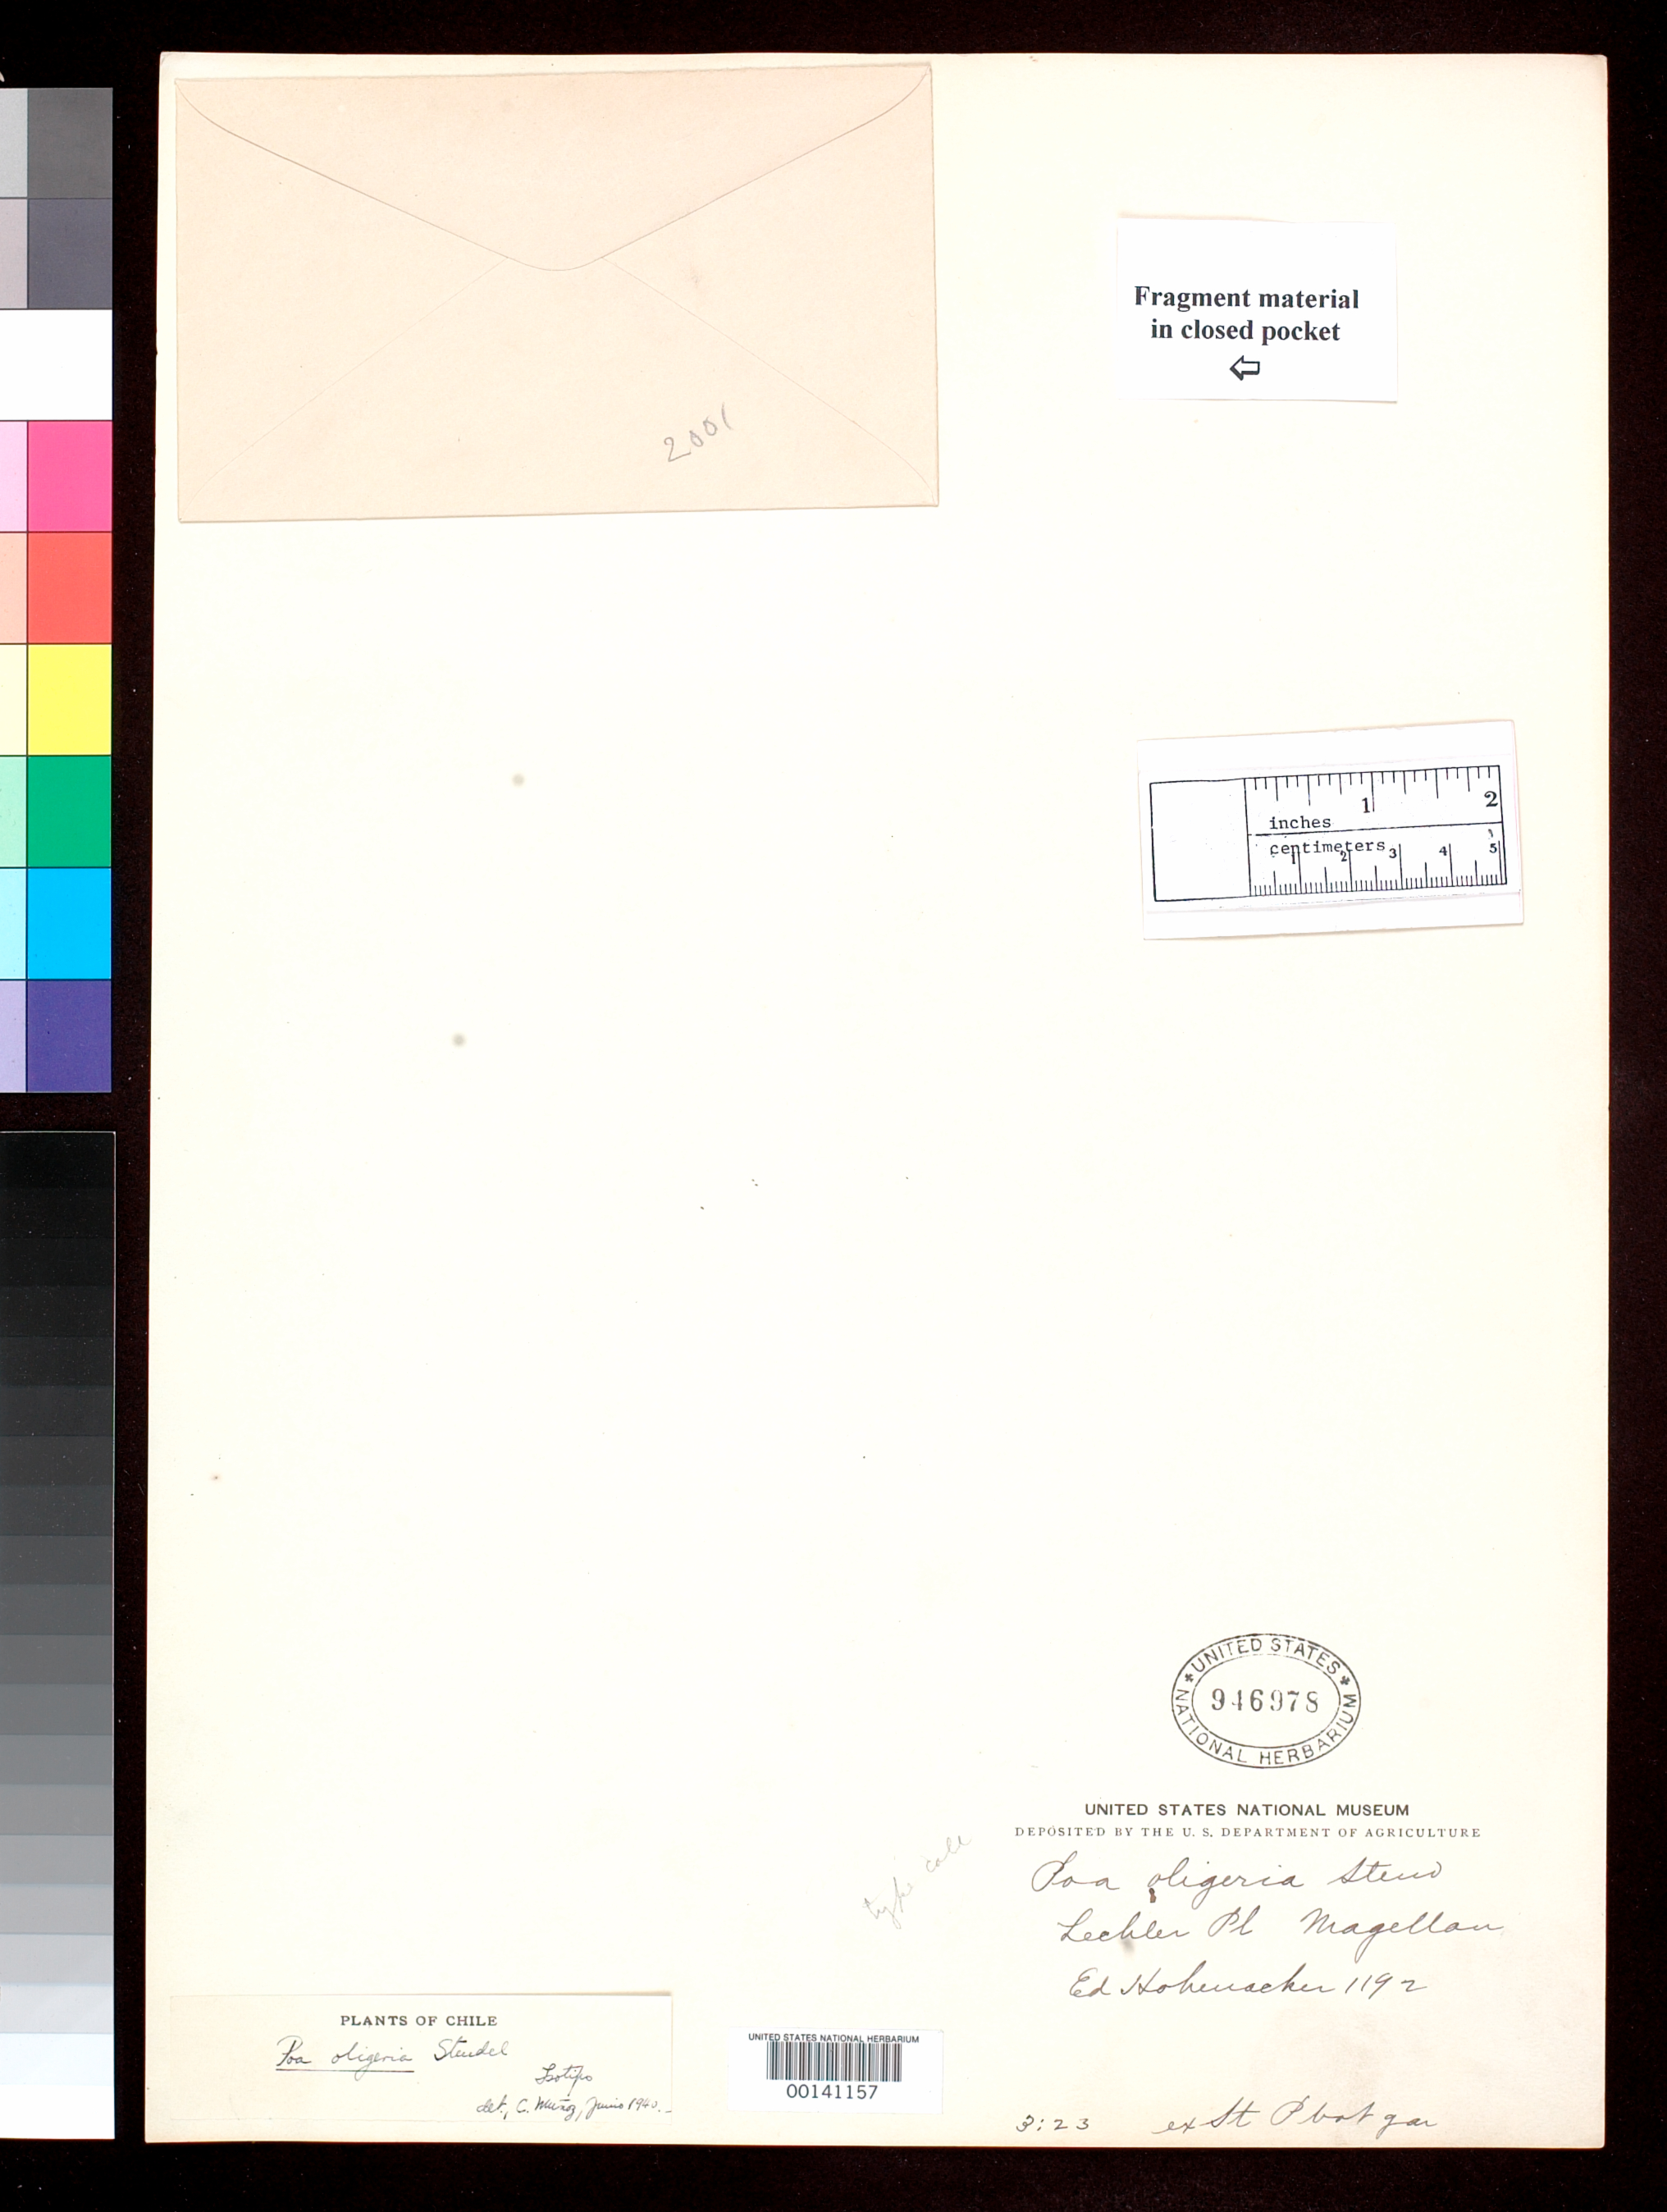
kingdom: Plantae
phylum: Tracheophyta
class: Liliopsida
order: Poales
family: Poaceae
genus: Poa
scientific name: Poa oligeria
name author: Steud.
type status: Isotype Fragment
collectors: W. Lechler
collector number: Herb. Lechler 1192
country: Argentina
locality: Patagonia, Sandy Point.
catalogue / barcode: US 946978